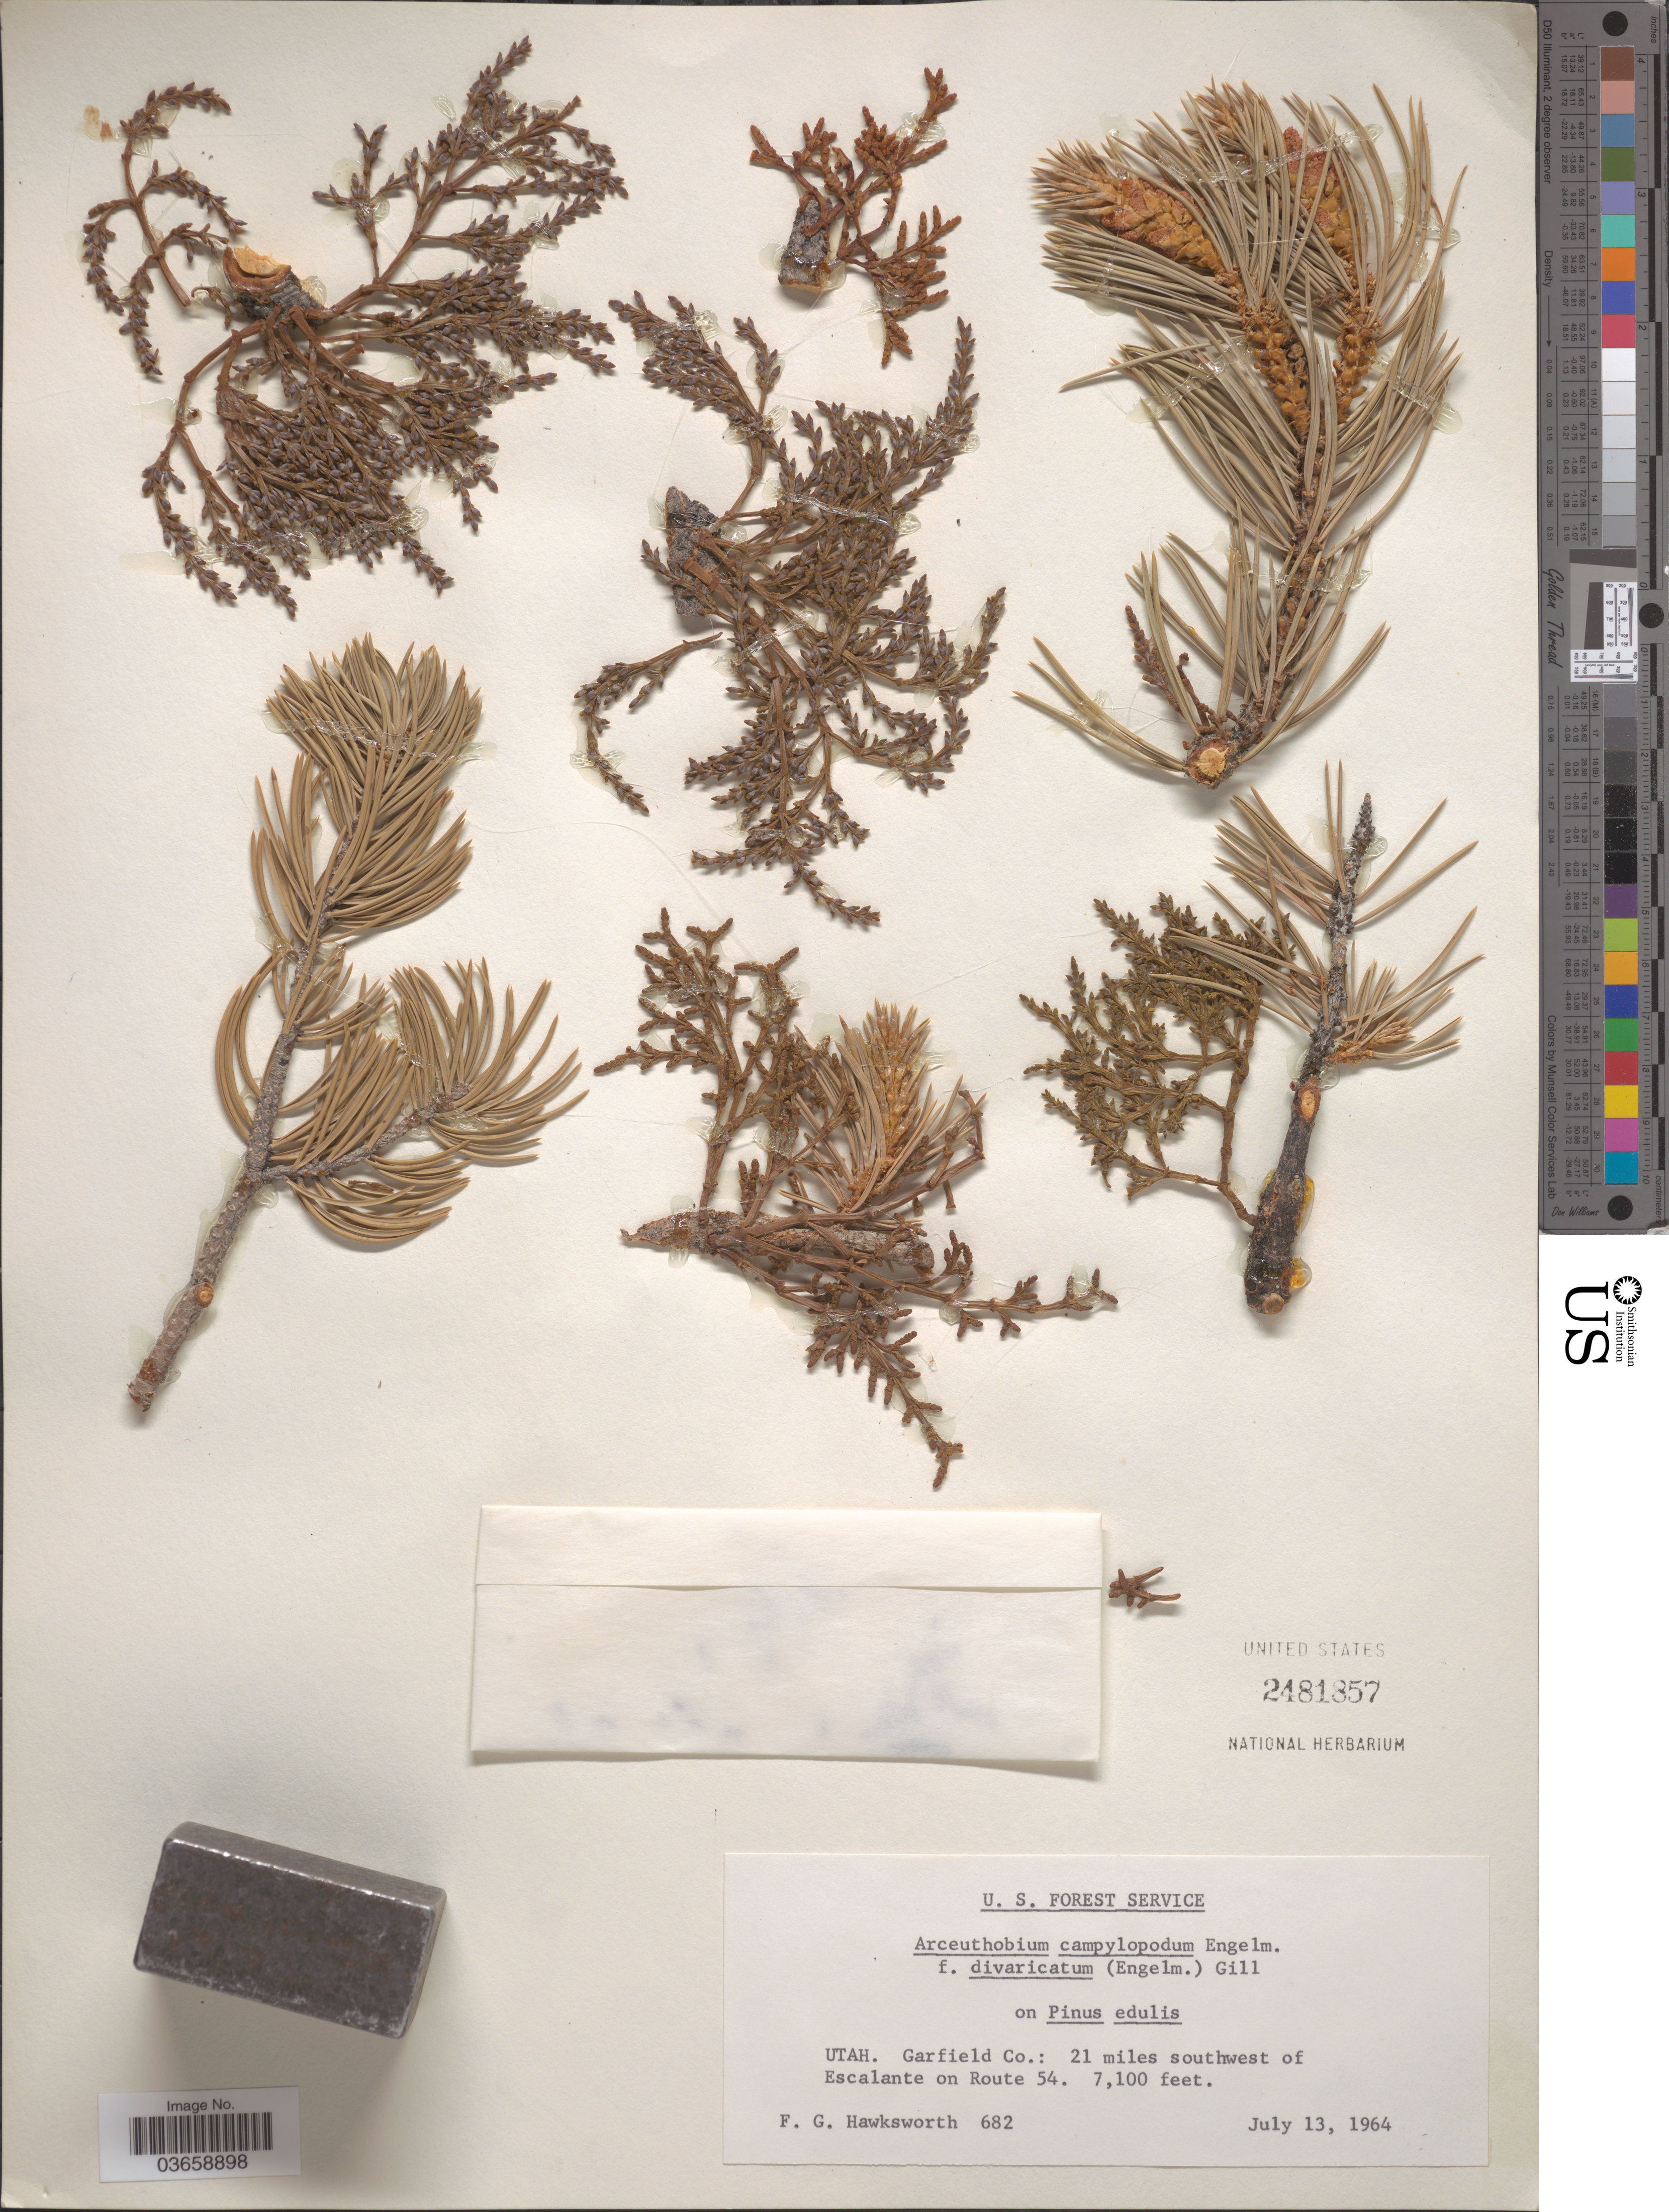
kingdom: Plantae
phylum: Tracheophyta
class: Magnoliopsida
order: Santalales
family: Viscaceae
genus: Arceuthobium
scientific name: Arceuthobium campylopodum f. divaricatum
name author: (Engelm.) L.S. Gill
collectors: F. G. Hawksworth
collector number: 682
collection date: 1964-07-13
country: United States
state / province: Utah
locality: Garfield Co.: 21 miles southwest of Escalante on Route 54.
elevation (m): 2164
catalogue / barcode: US 2481857